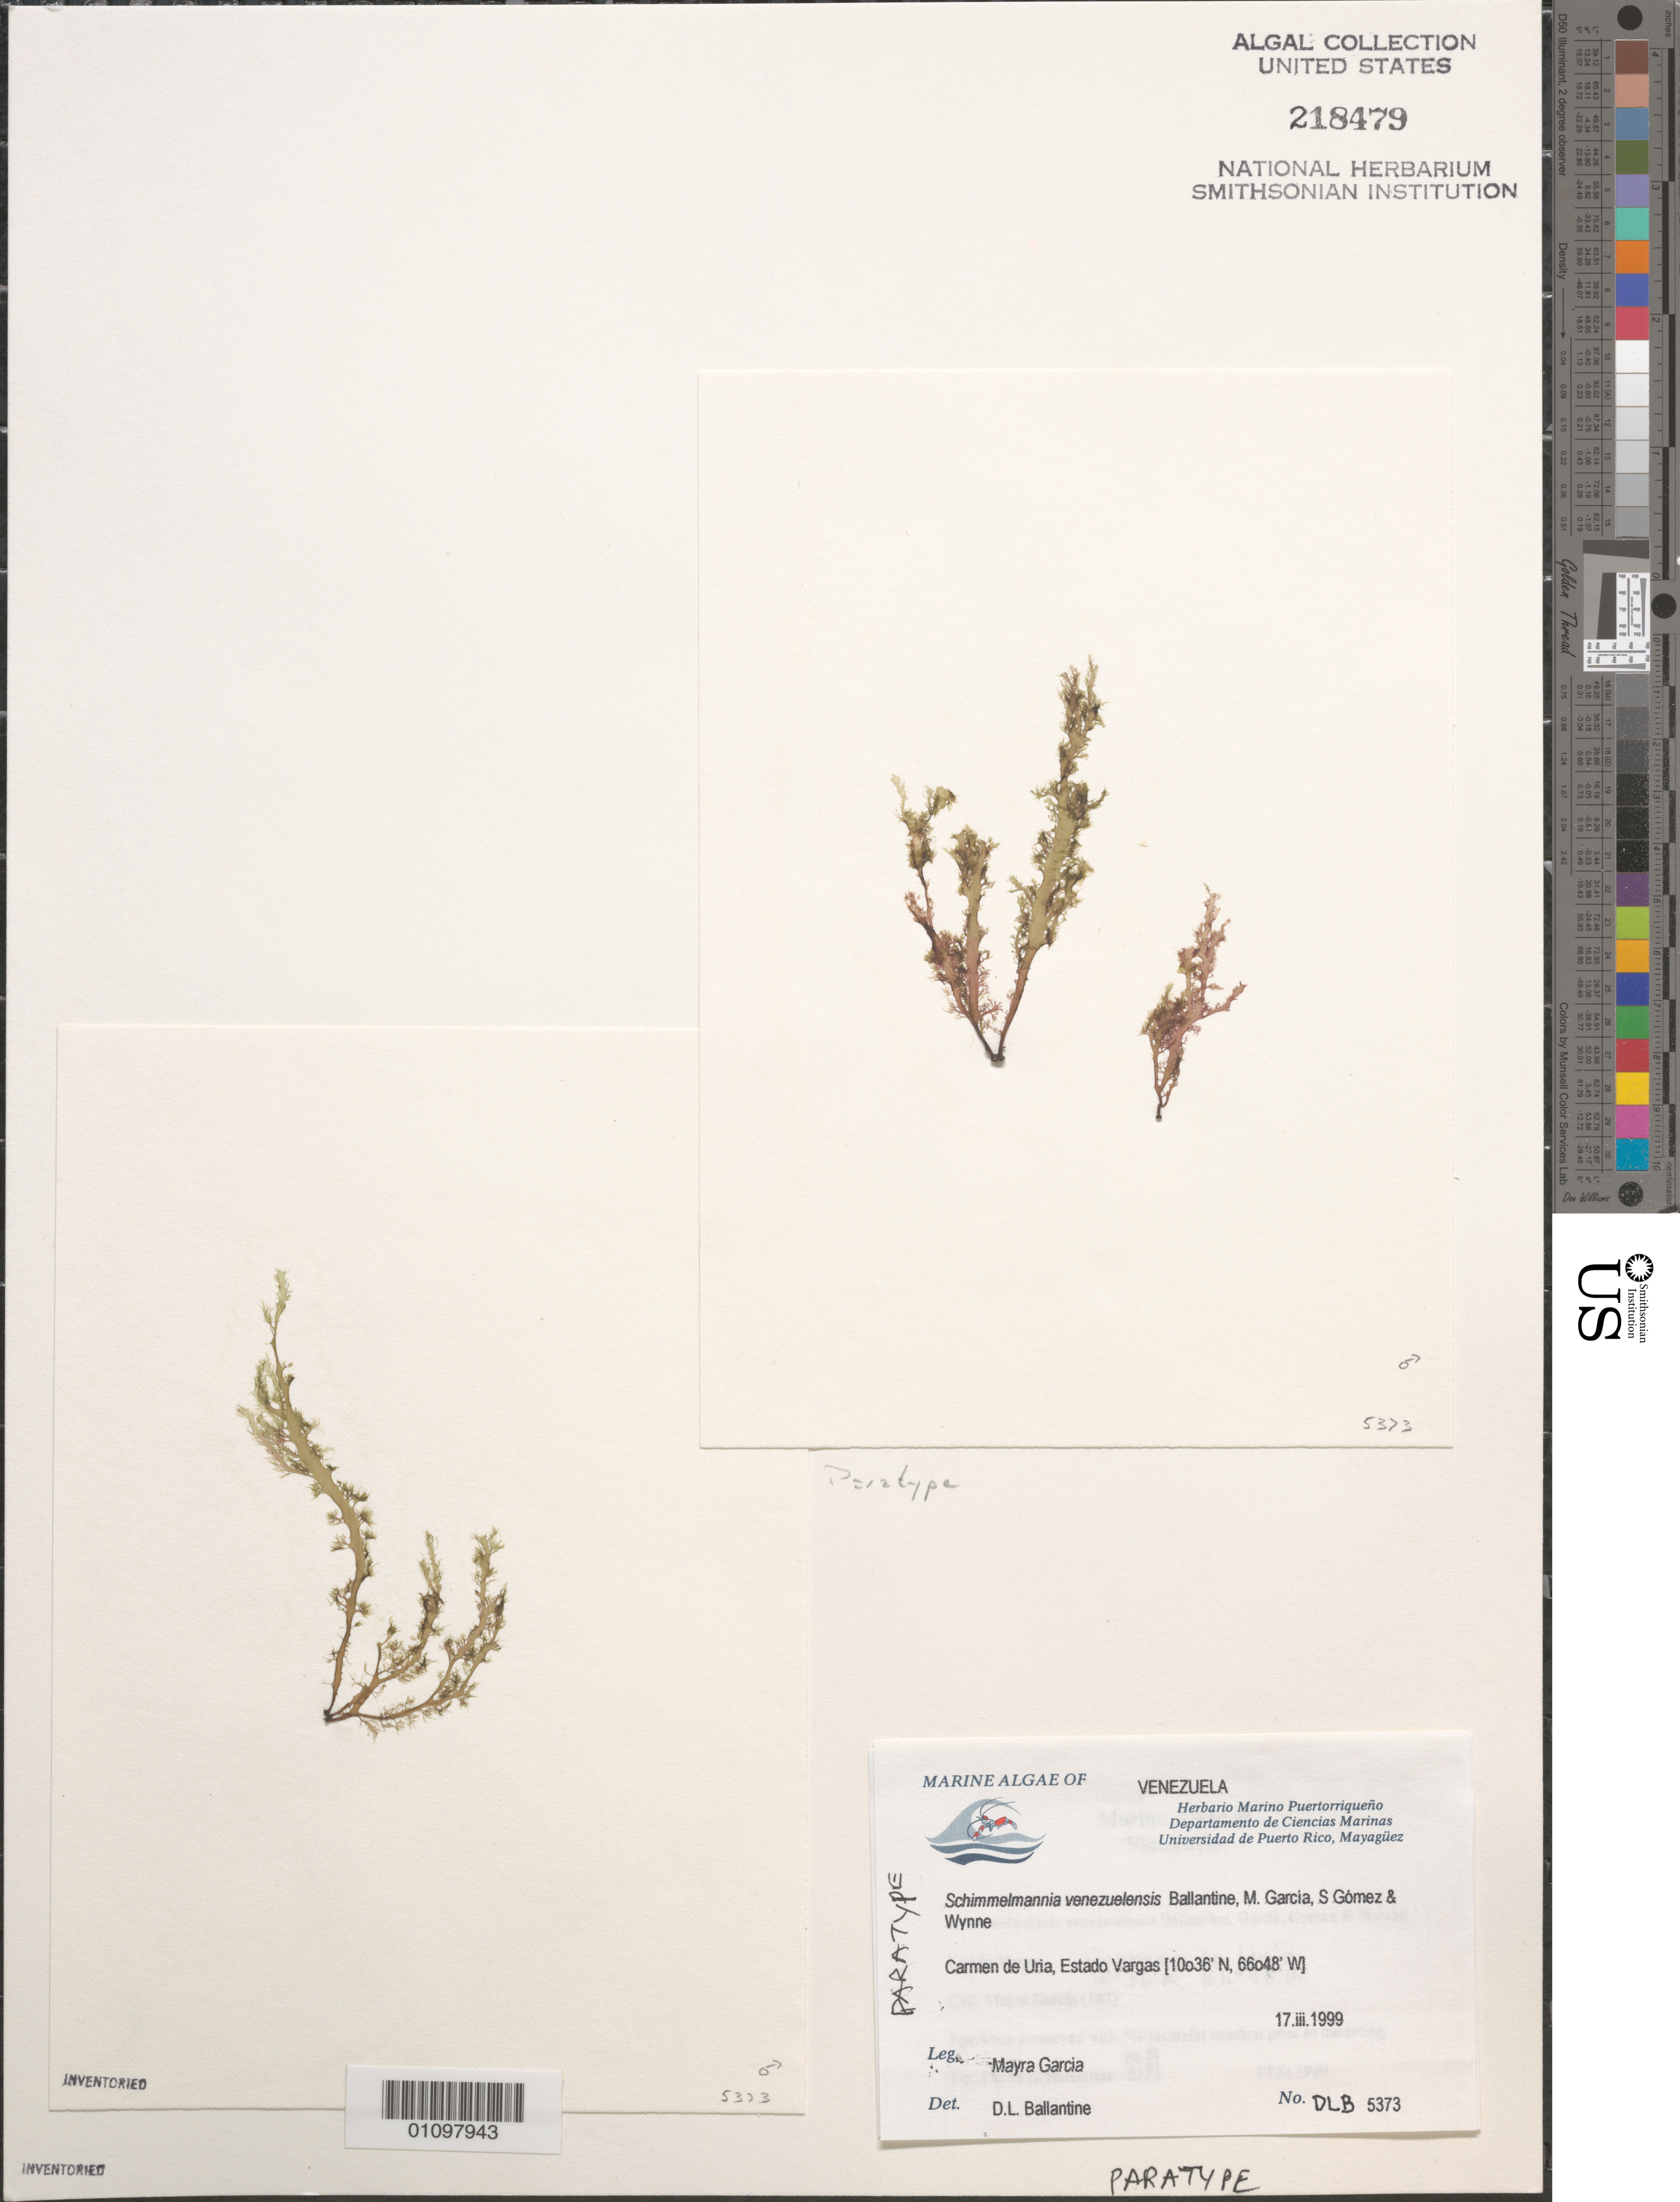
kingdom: Plantae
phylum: Rhodophyta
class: Florideophyceae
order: Gigartinales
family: Gloiosiphoniaceae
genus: Schimmelmannia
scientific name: Schimmelmannia venezuelensis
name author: D.L. Ballant. et al.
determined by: Ballantine, D. L.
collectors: M. Garcia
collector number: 183 & DLB 5373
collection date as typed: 17 Mar 1999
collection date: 1999-03-17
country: Venezuela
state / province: Vargas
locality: Carmen de Uria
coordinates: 10 36'N, 66 48'W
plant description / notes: Paratype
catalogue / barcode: US 218479